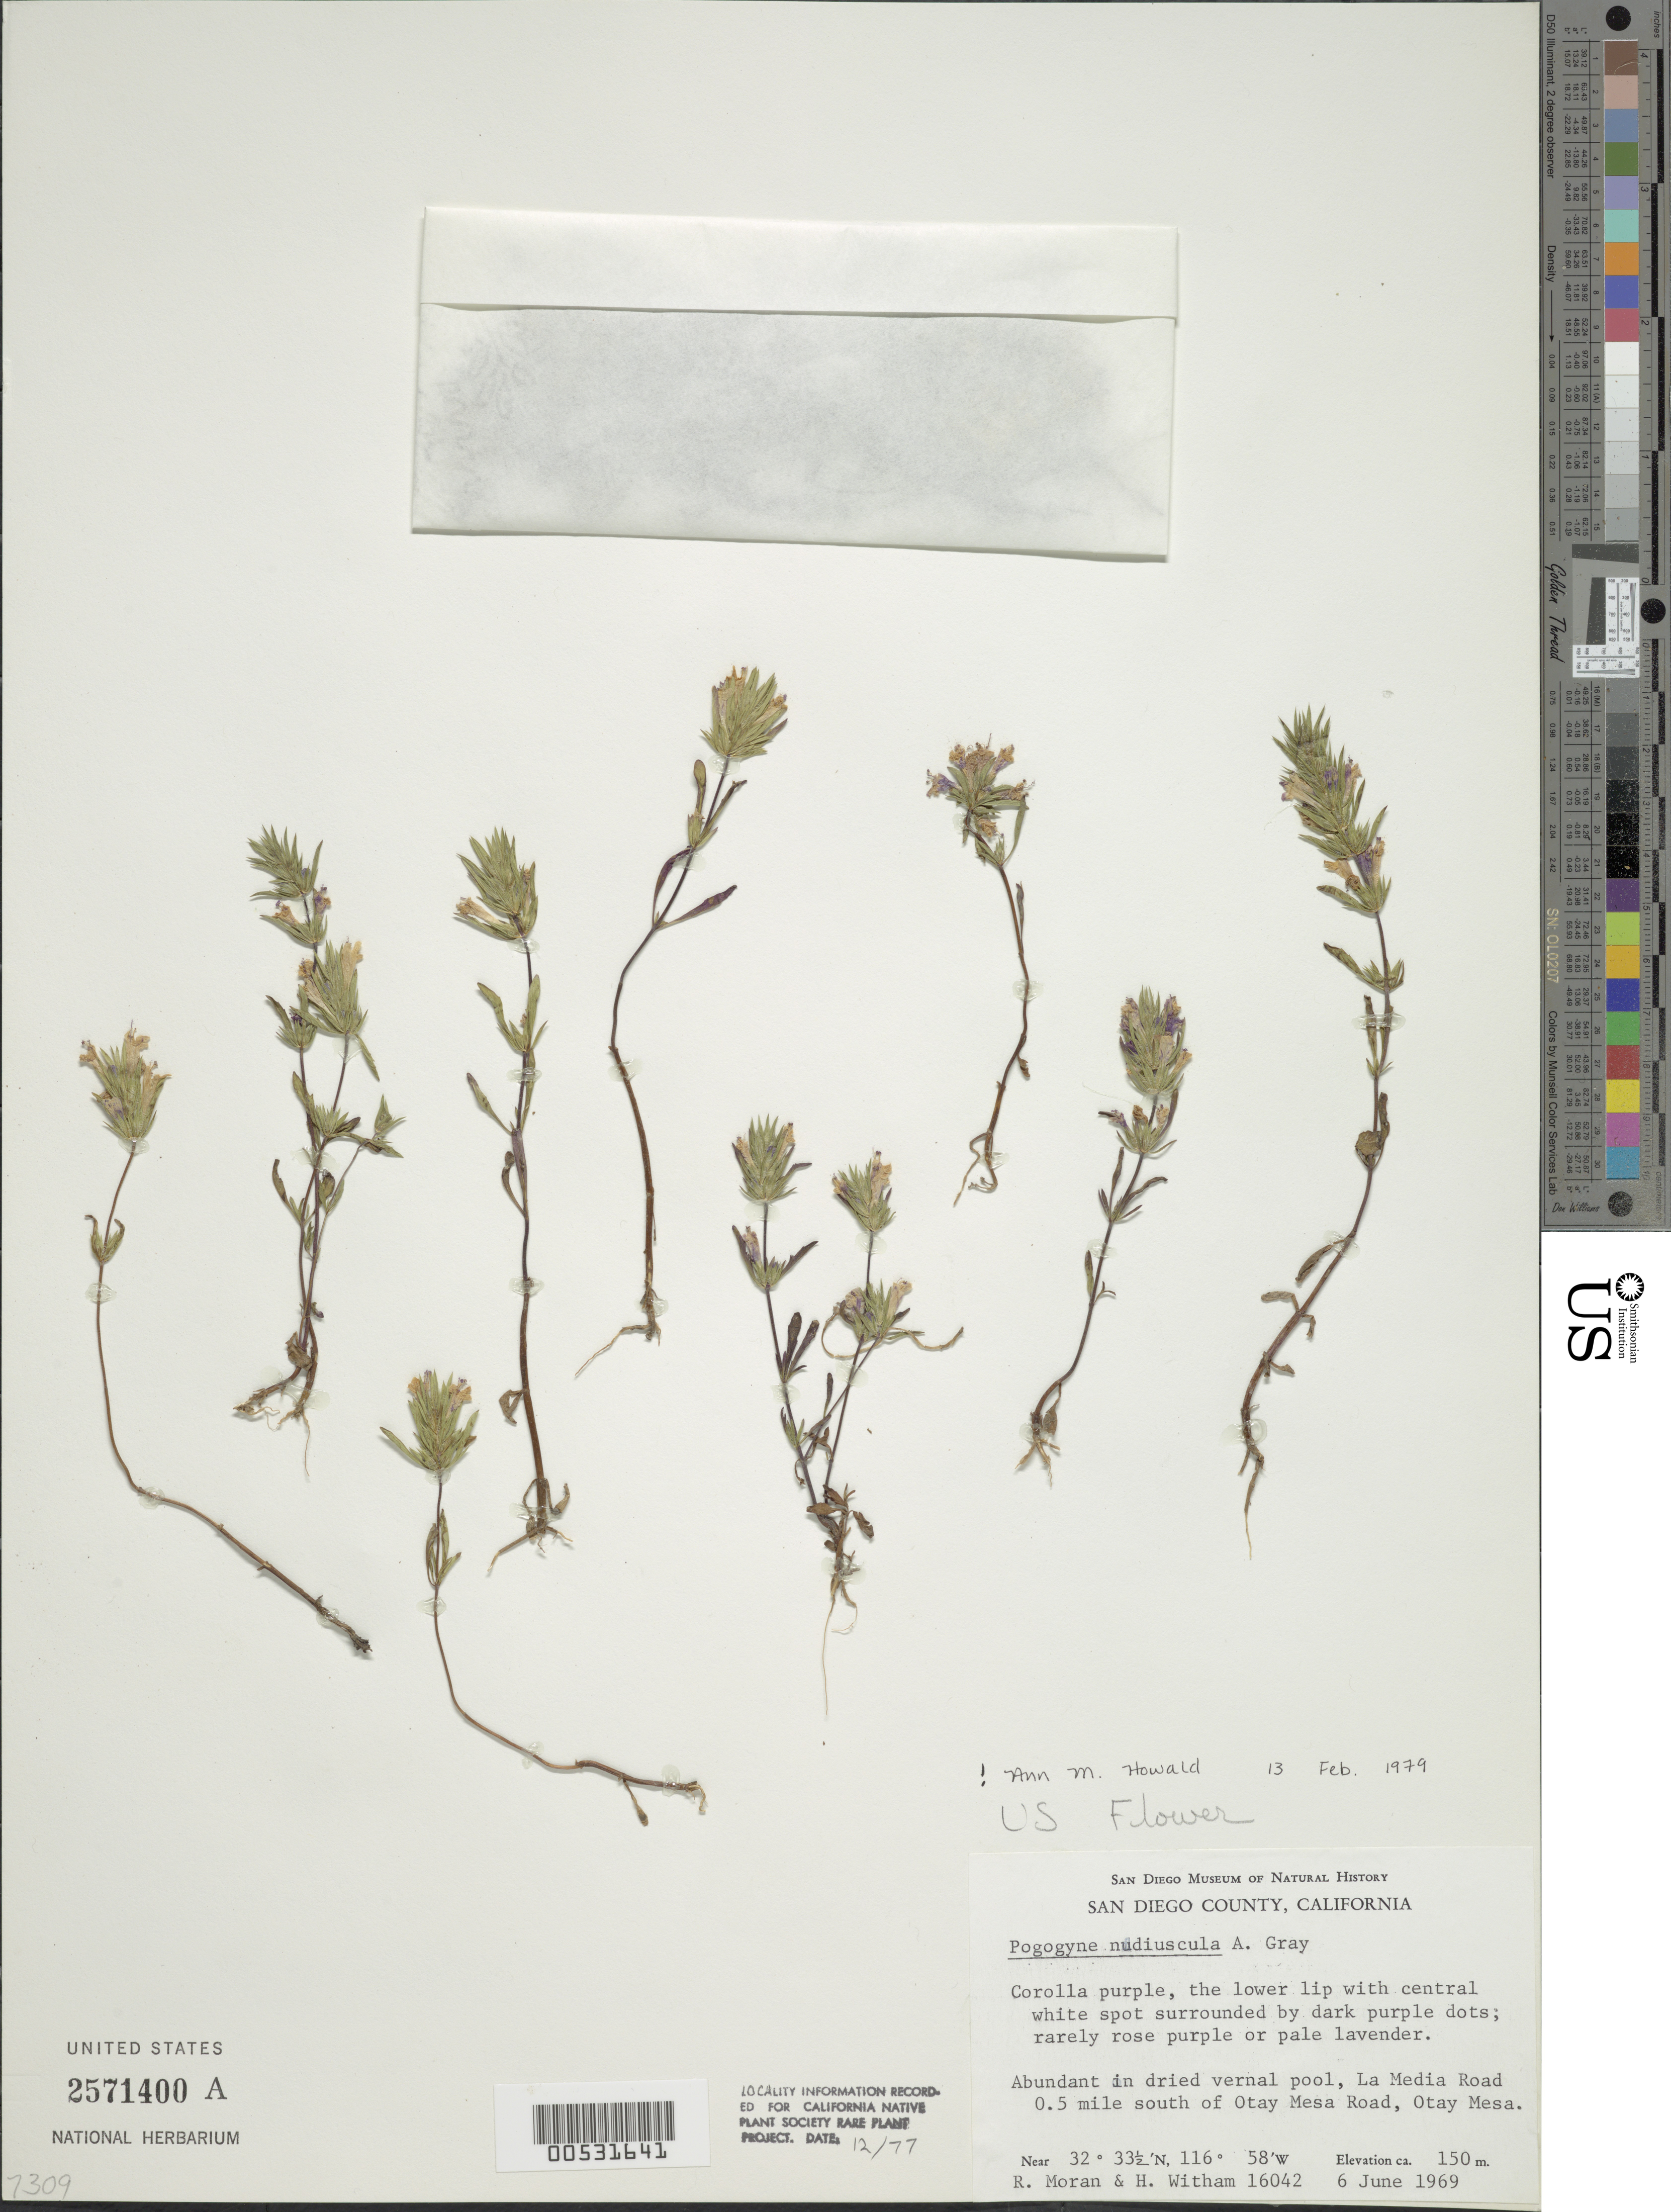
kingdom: Plantae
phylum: Tracheophyta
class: Magnoliopsida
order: Lamiales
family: Lamiaceae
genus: Pogogyne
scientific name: Pogogyne nudiuscula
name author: A. Gray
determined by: Howald, A. M.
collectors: R. V. Moran & H. Witham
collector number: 16042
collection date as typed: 06 Jun 1969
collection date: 1969-06-06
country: United States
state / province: California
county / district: San Diego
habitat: Dried Vernal pool.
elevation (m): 150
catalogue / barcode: US 2571400